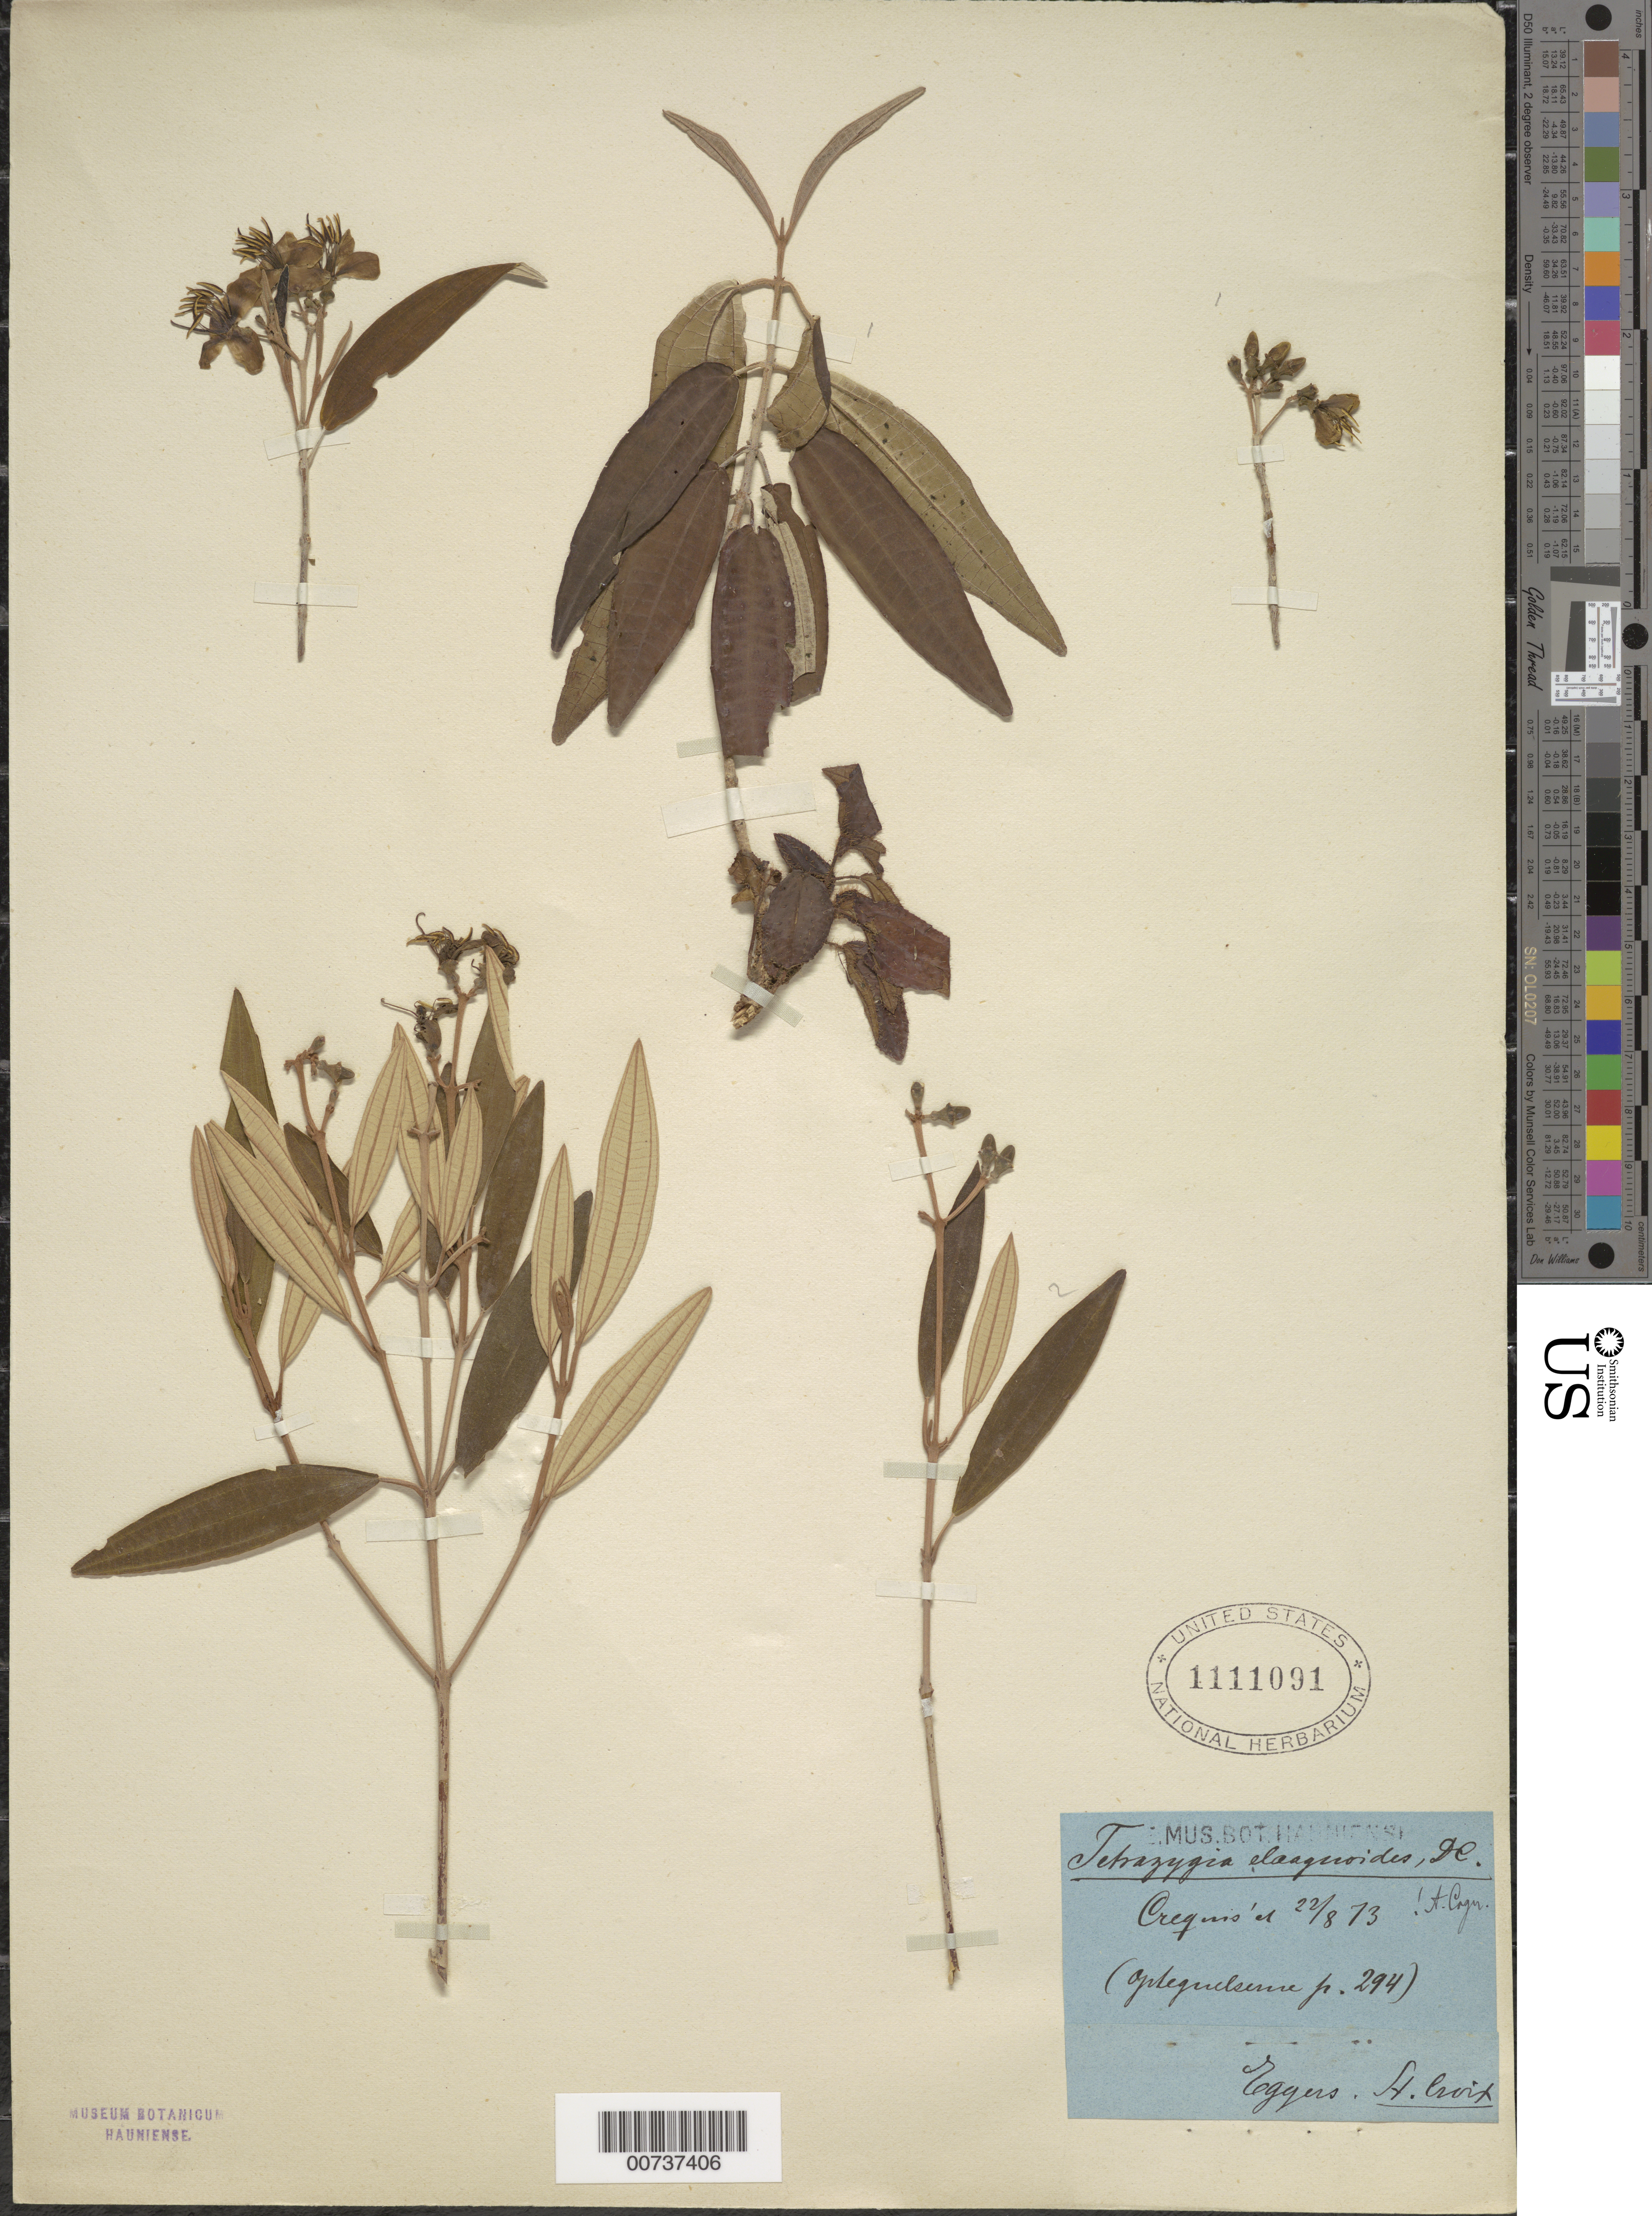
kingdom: Plantae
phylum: Tracheophyta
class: Magnoliopsida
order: Myrtales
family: Melastomataceae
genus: Tetrazygia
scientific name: Tetrazygia elaeagnoides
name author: (Sw.) DC.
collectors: H. F. A. von Eggers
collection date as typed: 22 Aug 1973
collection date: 1973-08-22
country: U.S. Virgin Islands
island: St. Croix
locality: Crequis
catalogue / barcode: US 1111091